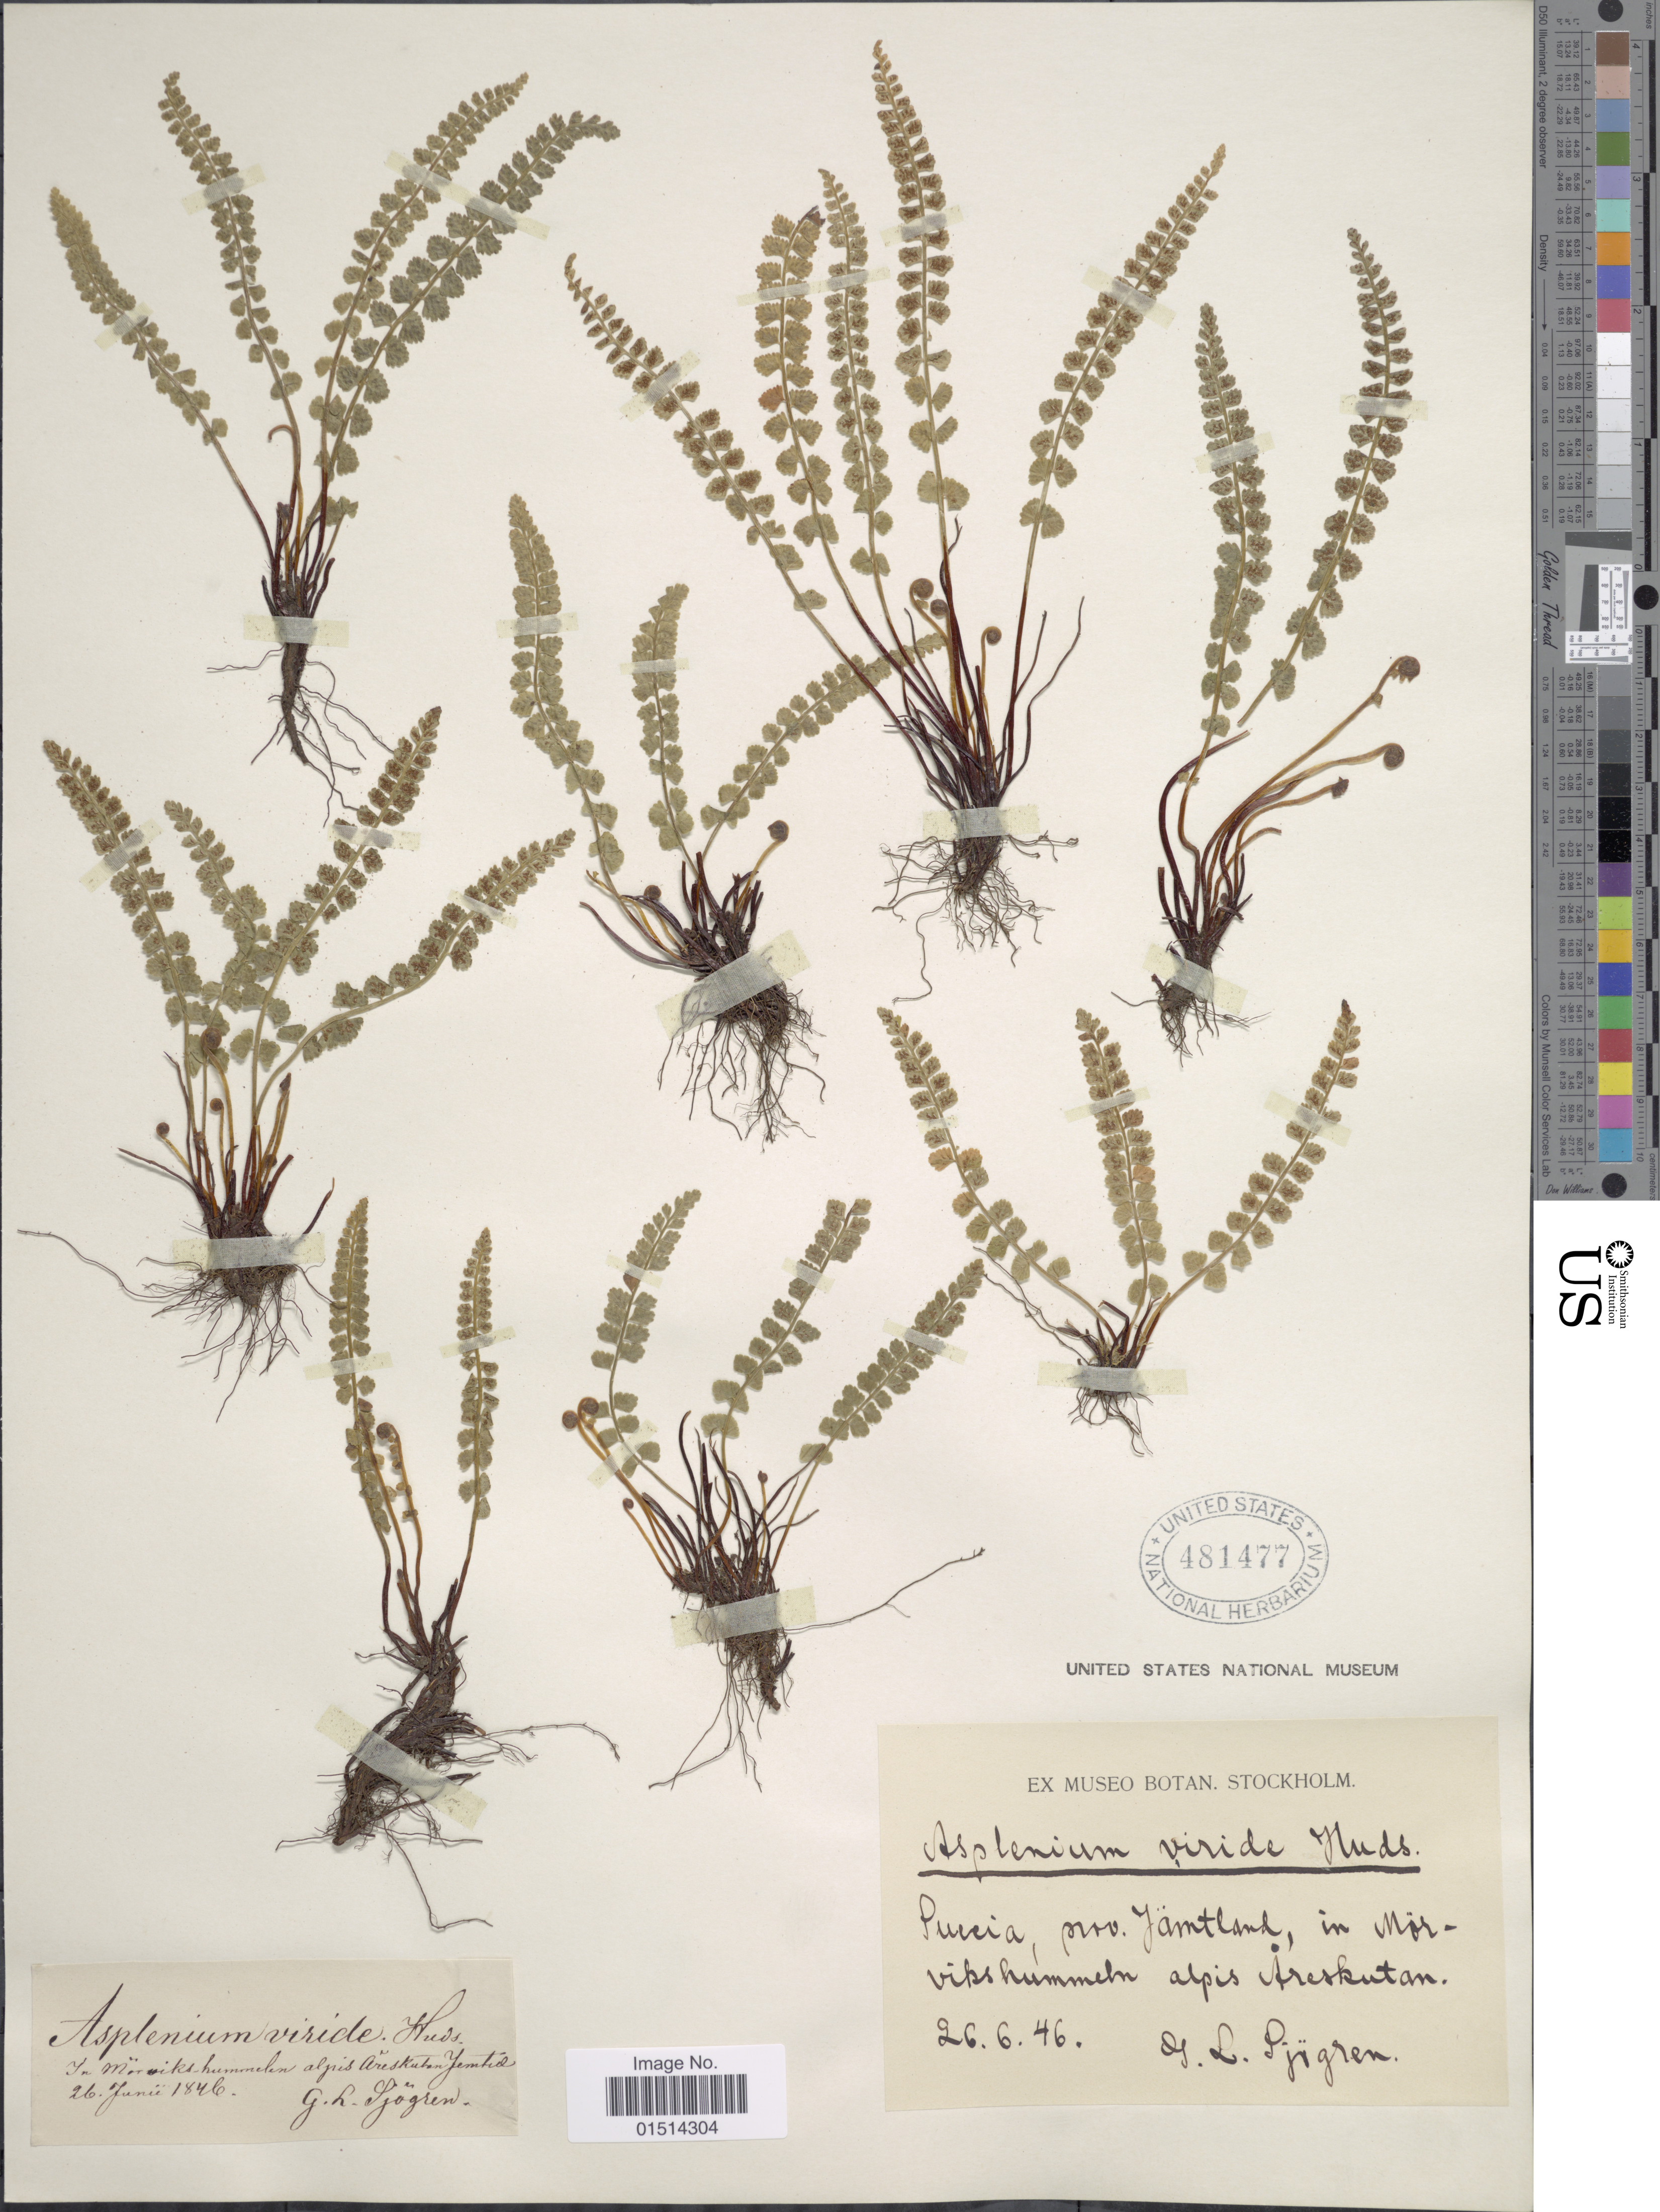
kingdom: Plantae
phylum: Tracheophyta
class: Polypodiopsida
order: Polypodiales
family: Aspleniaceae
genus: Asplenium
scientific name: Asplenium viride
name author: Huds.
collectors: G. Sjögren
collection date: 1946-06-26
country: Sweden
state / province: Jämtland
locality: Åreskutan, Mörvikshummelen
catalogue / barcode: US 481477